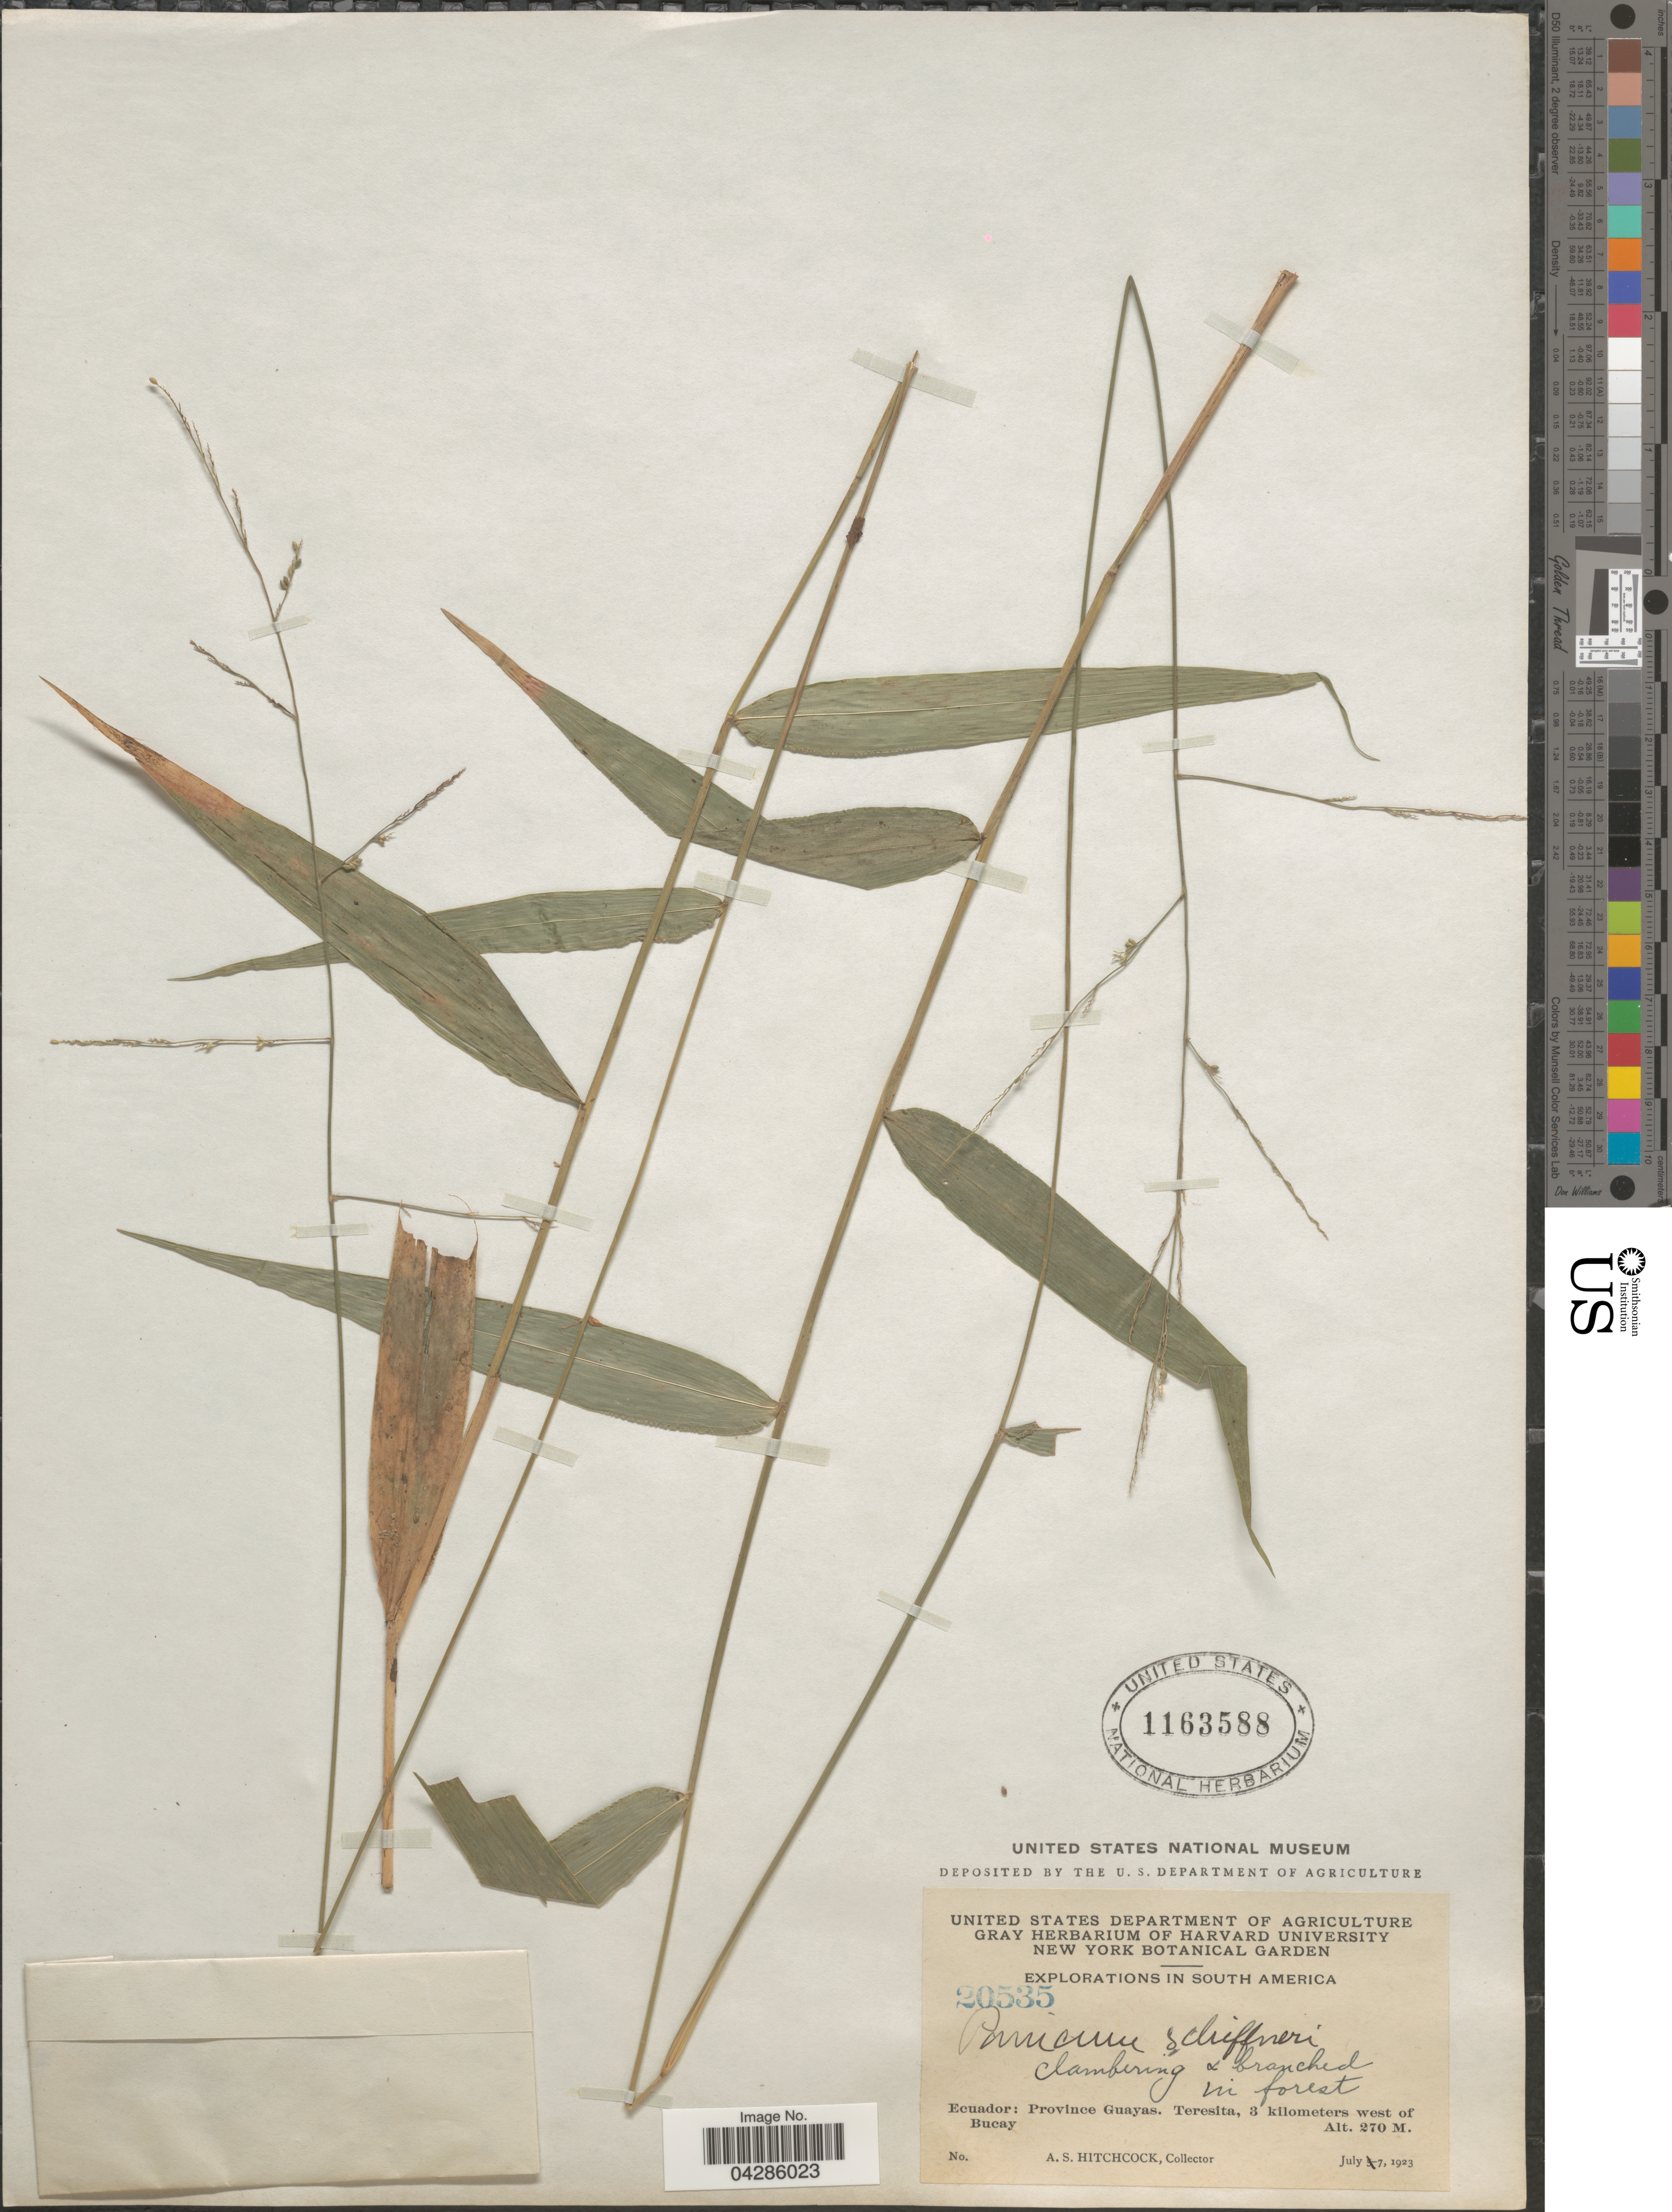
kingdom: Plantae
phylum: Tracheophyta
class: Liliopsida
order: Poales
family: Poaceae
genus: Morronea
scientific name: Morronea trichidiachnis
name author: (Döll) Zuloaga & Scataglini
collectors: A. S. Hitchcock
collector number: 20535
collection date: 1923-07-07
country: Ecuador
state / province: Guayas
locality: Explorations in South America. Teresita, 3 kilometers west of Bucay.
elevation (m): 270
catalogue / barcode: US 1163588